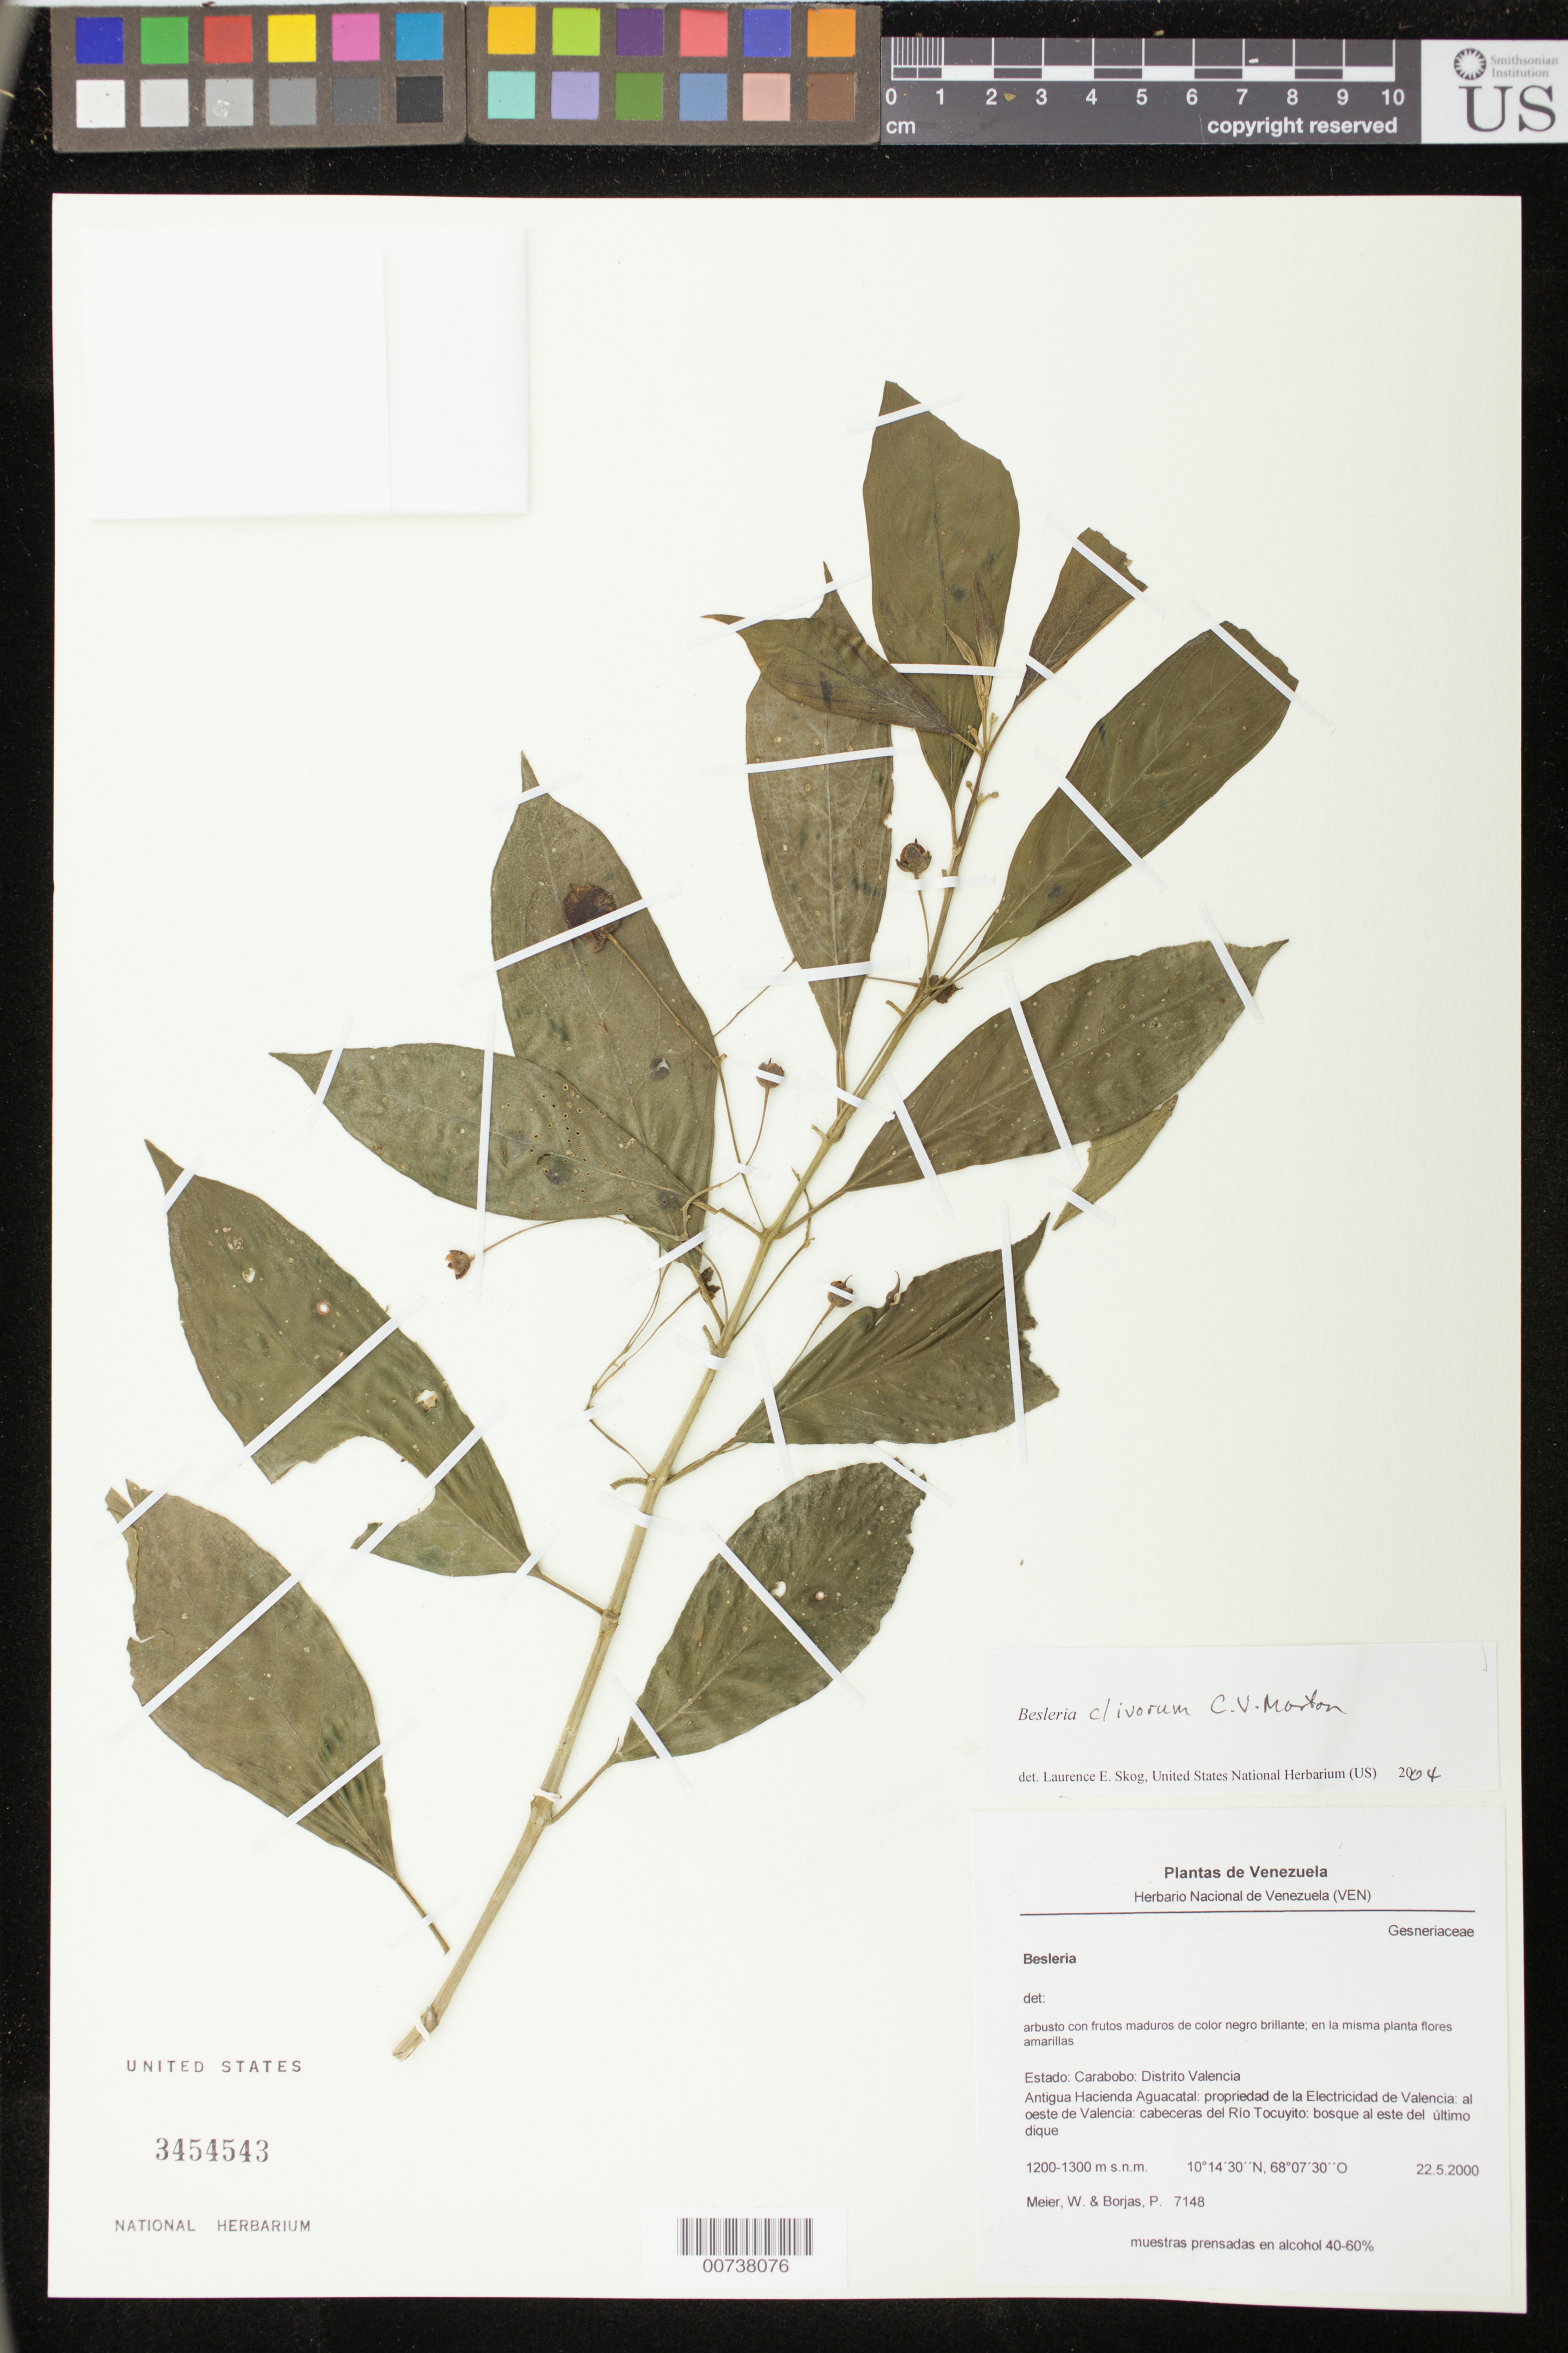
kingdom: Plantae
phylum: Tracheophyta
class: Magnoliopsida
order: Lamiales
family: Gesneriaceae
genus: Besleria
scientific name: Besleria clivorum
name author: C.V. Morton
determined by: Skog, Laurence E.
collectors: W. Meier & P. Borjas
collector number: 7148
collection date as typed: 22 May 2000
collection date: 2000-05-22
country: Venezuela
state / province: Carabobo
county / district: Valencia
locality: Distrito Valencia, Antigua Hacienda Aguacatal, propriedad de la Electricidad de Valencia, al oeste de Valencia, cabeceras del Rio Tocuyito, Bosque al este del último dique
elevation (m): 1200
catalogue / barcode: US 3454543